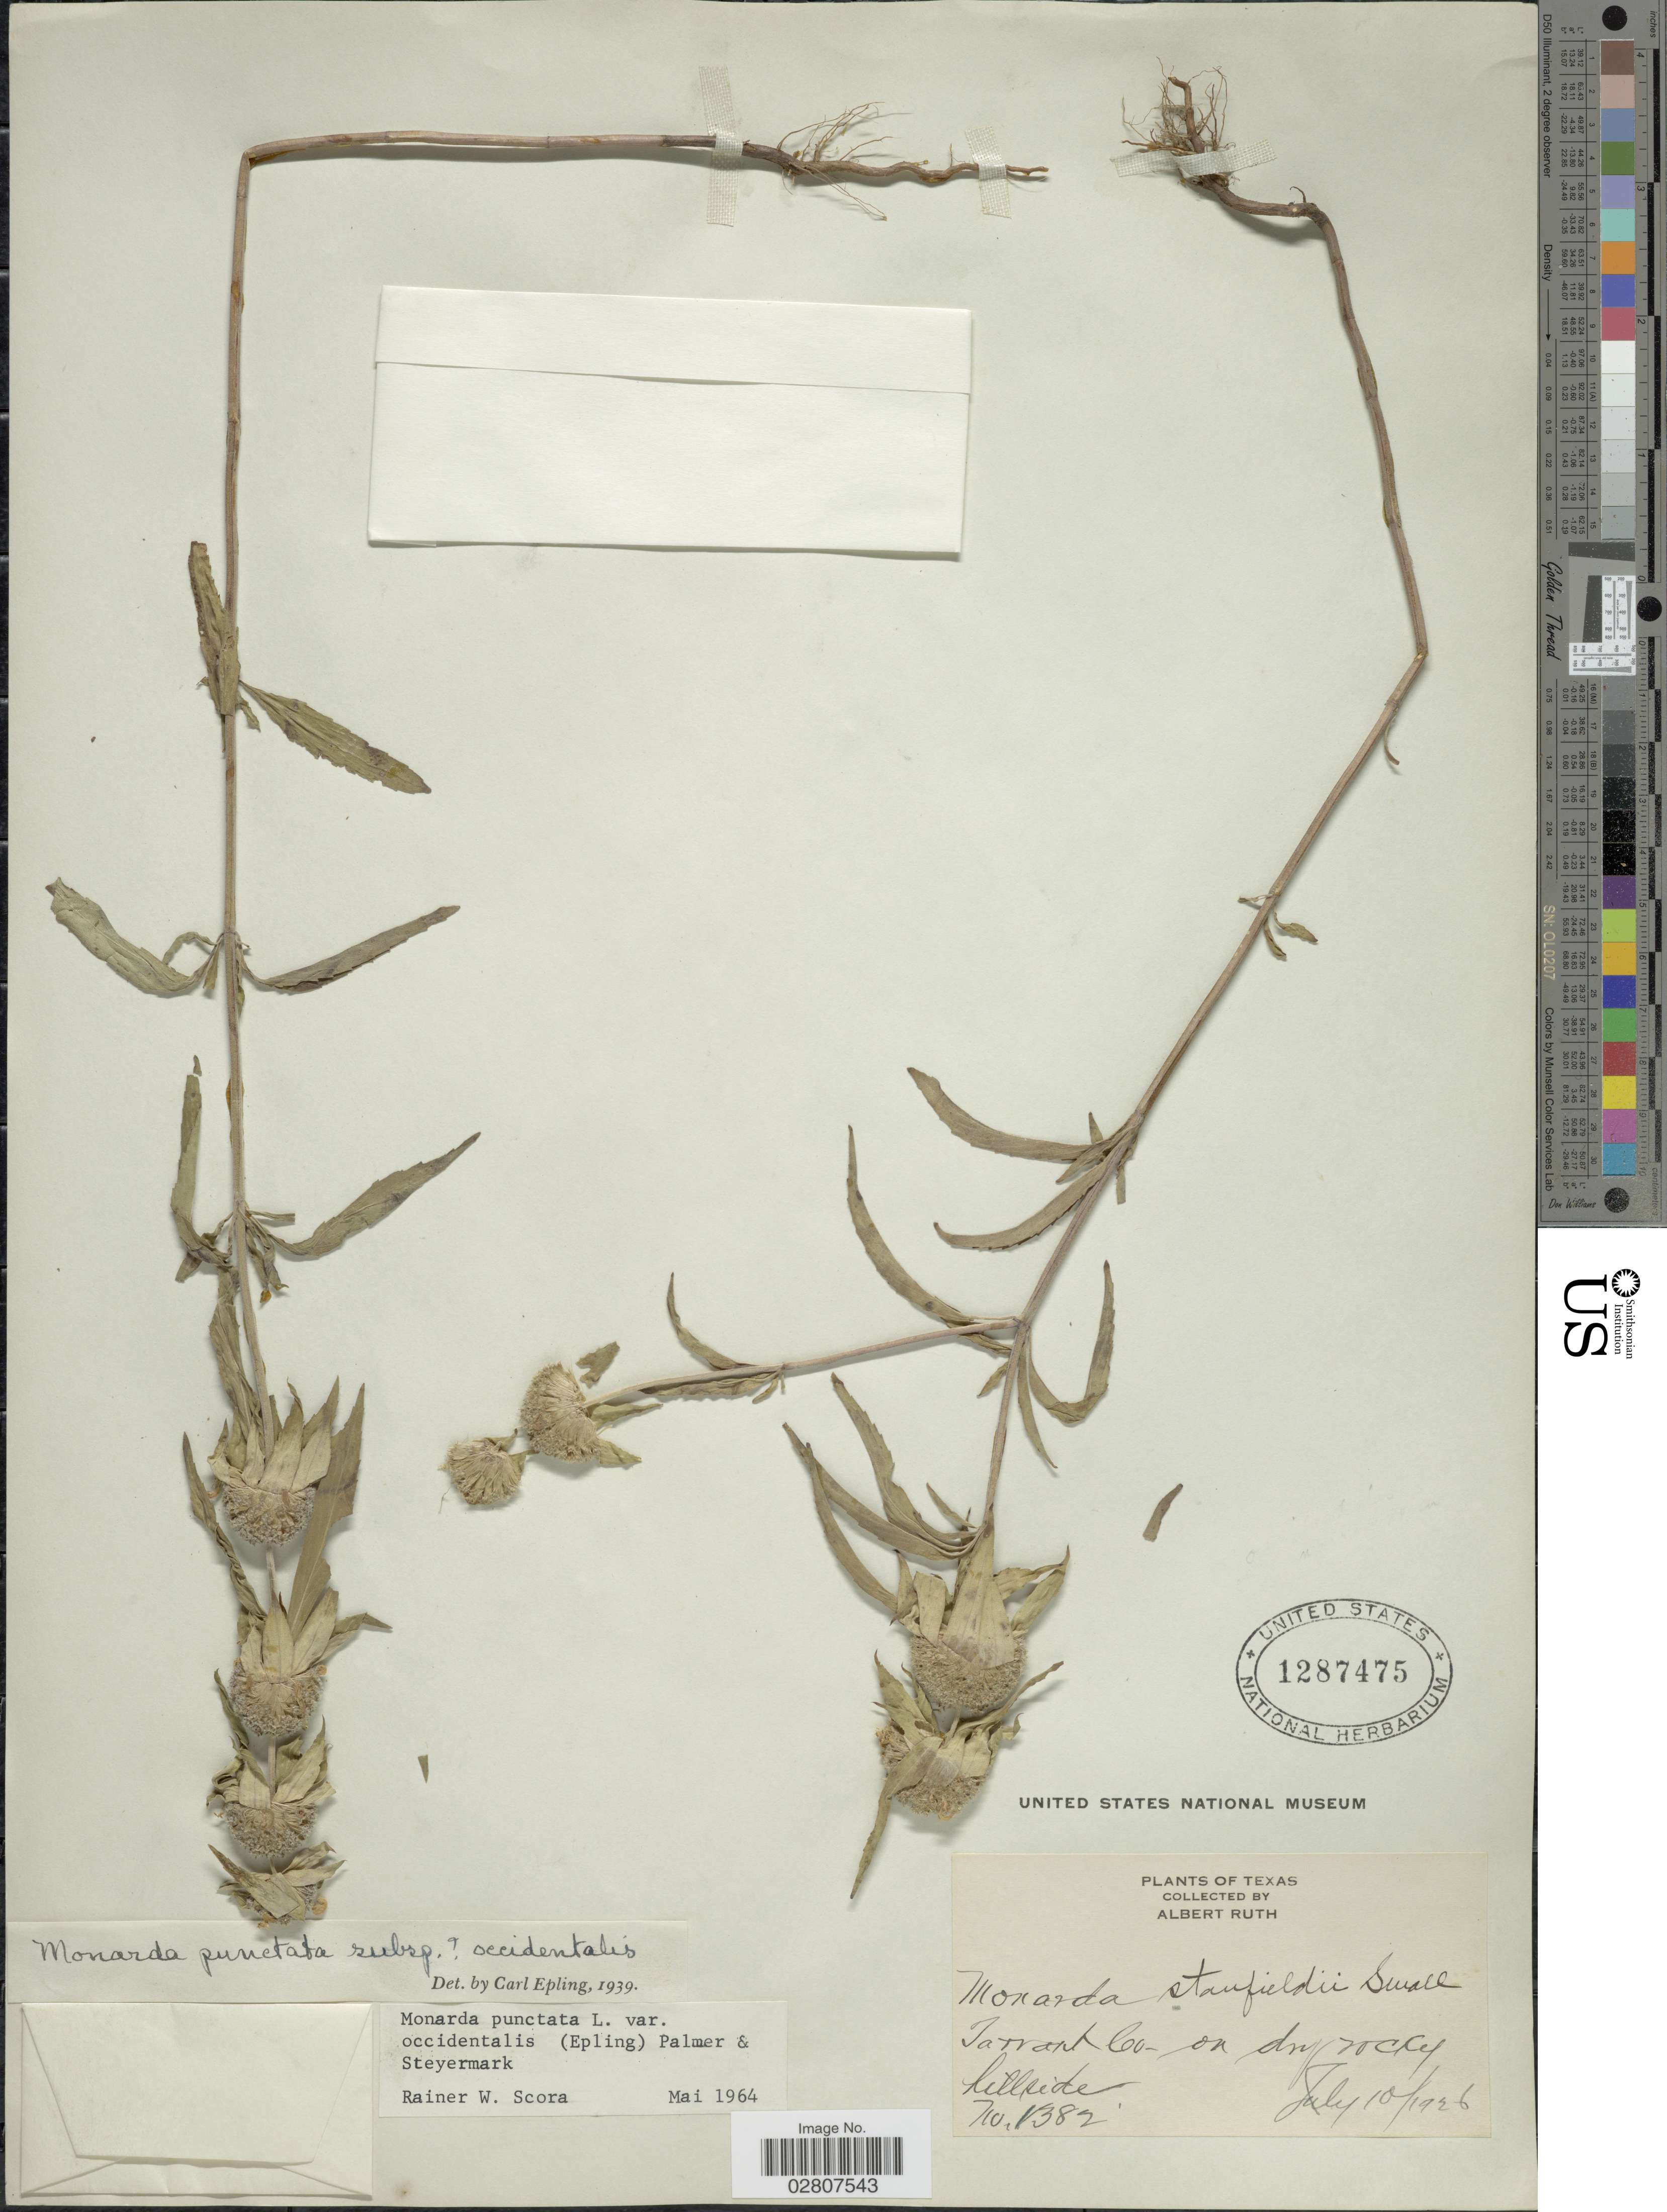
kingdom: Plantae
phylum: Tracheophyta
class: Magnoliopsida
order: Lamiales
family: Lamiaceae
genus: Monarda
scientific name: Monarda punctata var. occidentalis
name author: (Epling) E.J. Palmer & Steyerm.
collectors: A. Ruth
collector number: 1382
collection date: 1926-07-10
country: United States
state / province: Texas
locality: Tarrant Co. on dry rocky hillside.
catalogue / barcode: US 1287475